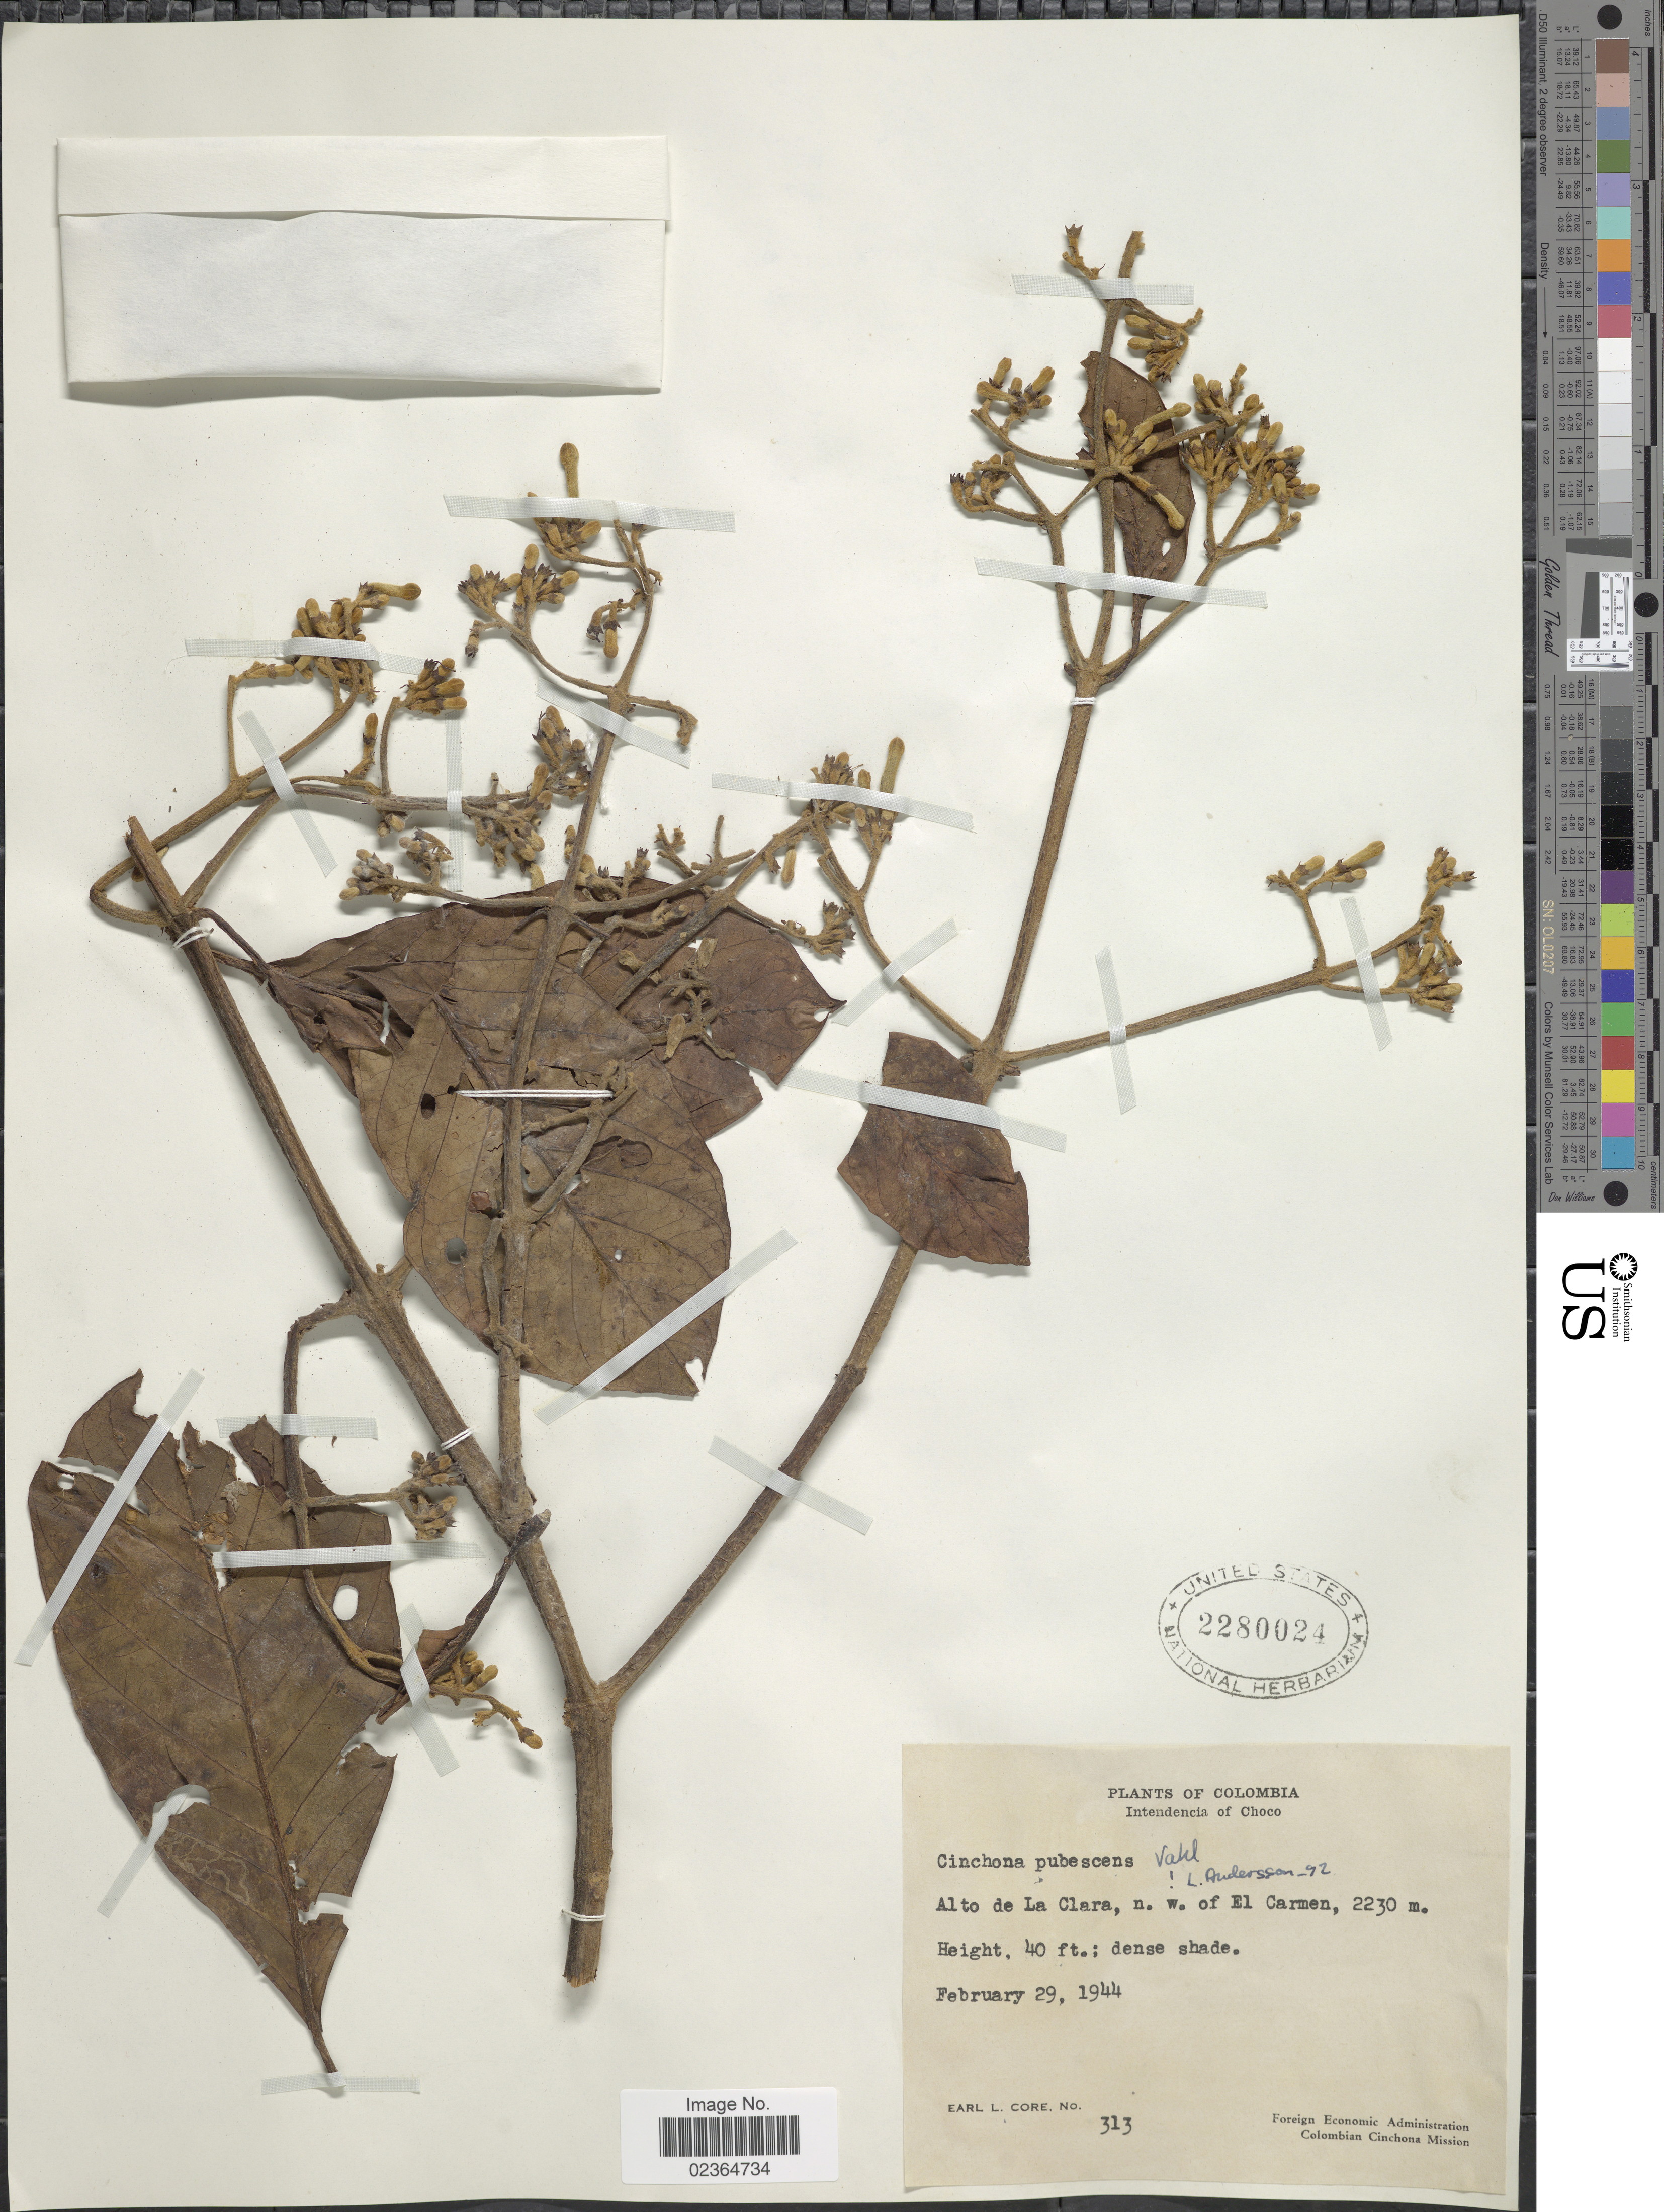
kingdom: Plantae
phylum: Tracheophyta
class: Magnoliopsida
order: Gentianales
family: Rubiaceae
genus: Cinchona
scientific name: Cinchona pubescens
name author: Vahl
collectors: E. L. Core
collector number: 313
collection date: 1944-02-29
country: Colombia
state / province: Chocó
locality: Alto de La Clara, n. w. of El Carmen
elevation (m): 2250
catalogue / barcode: US 2280024